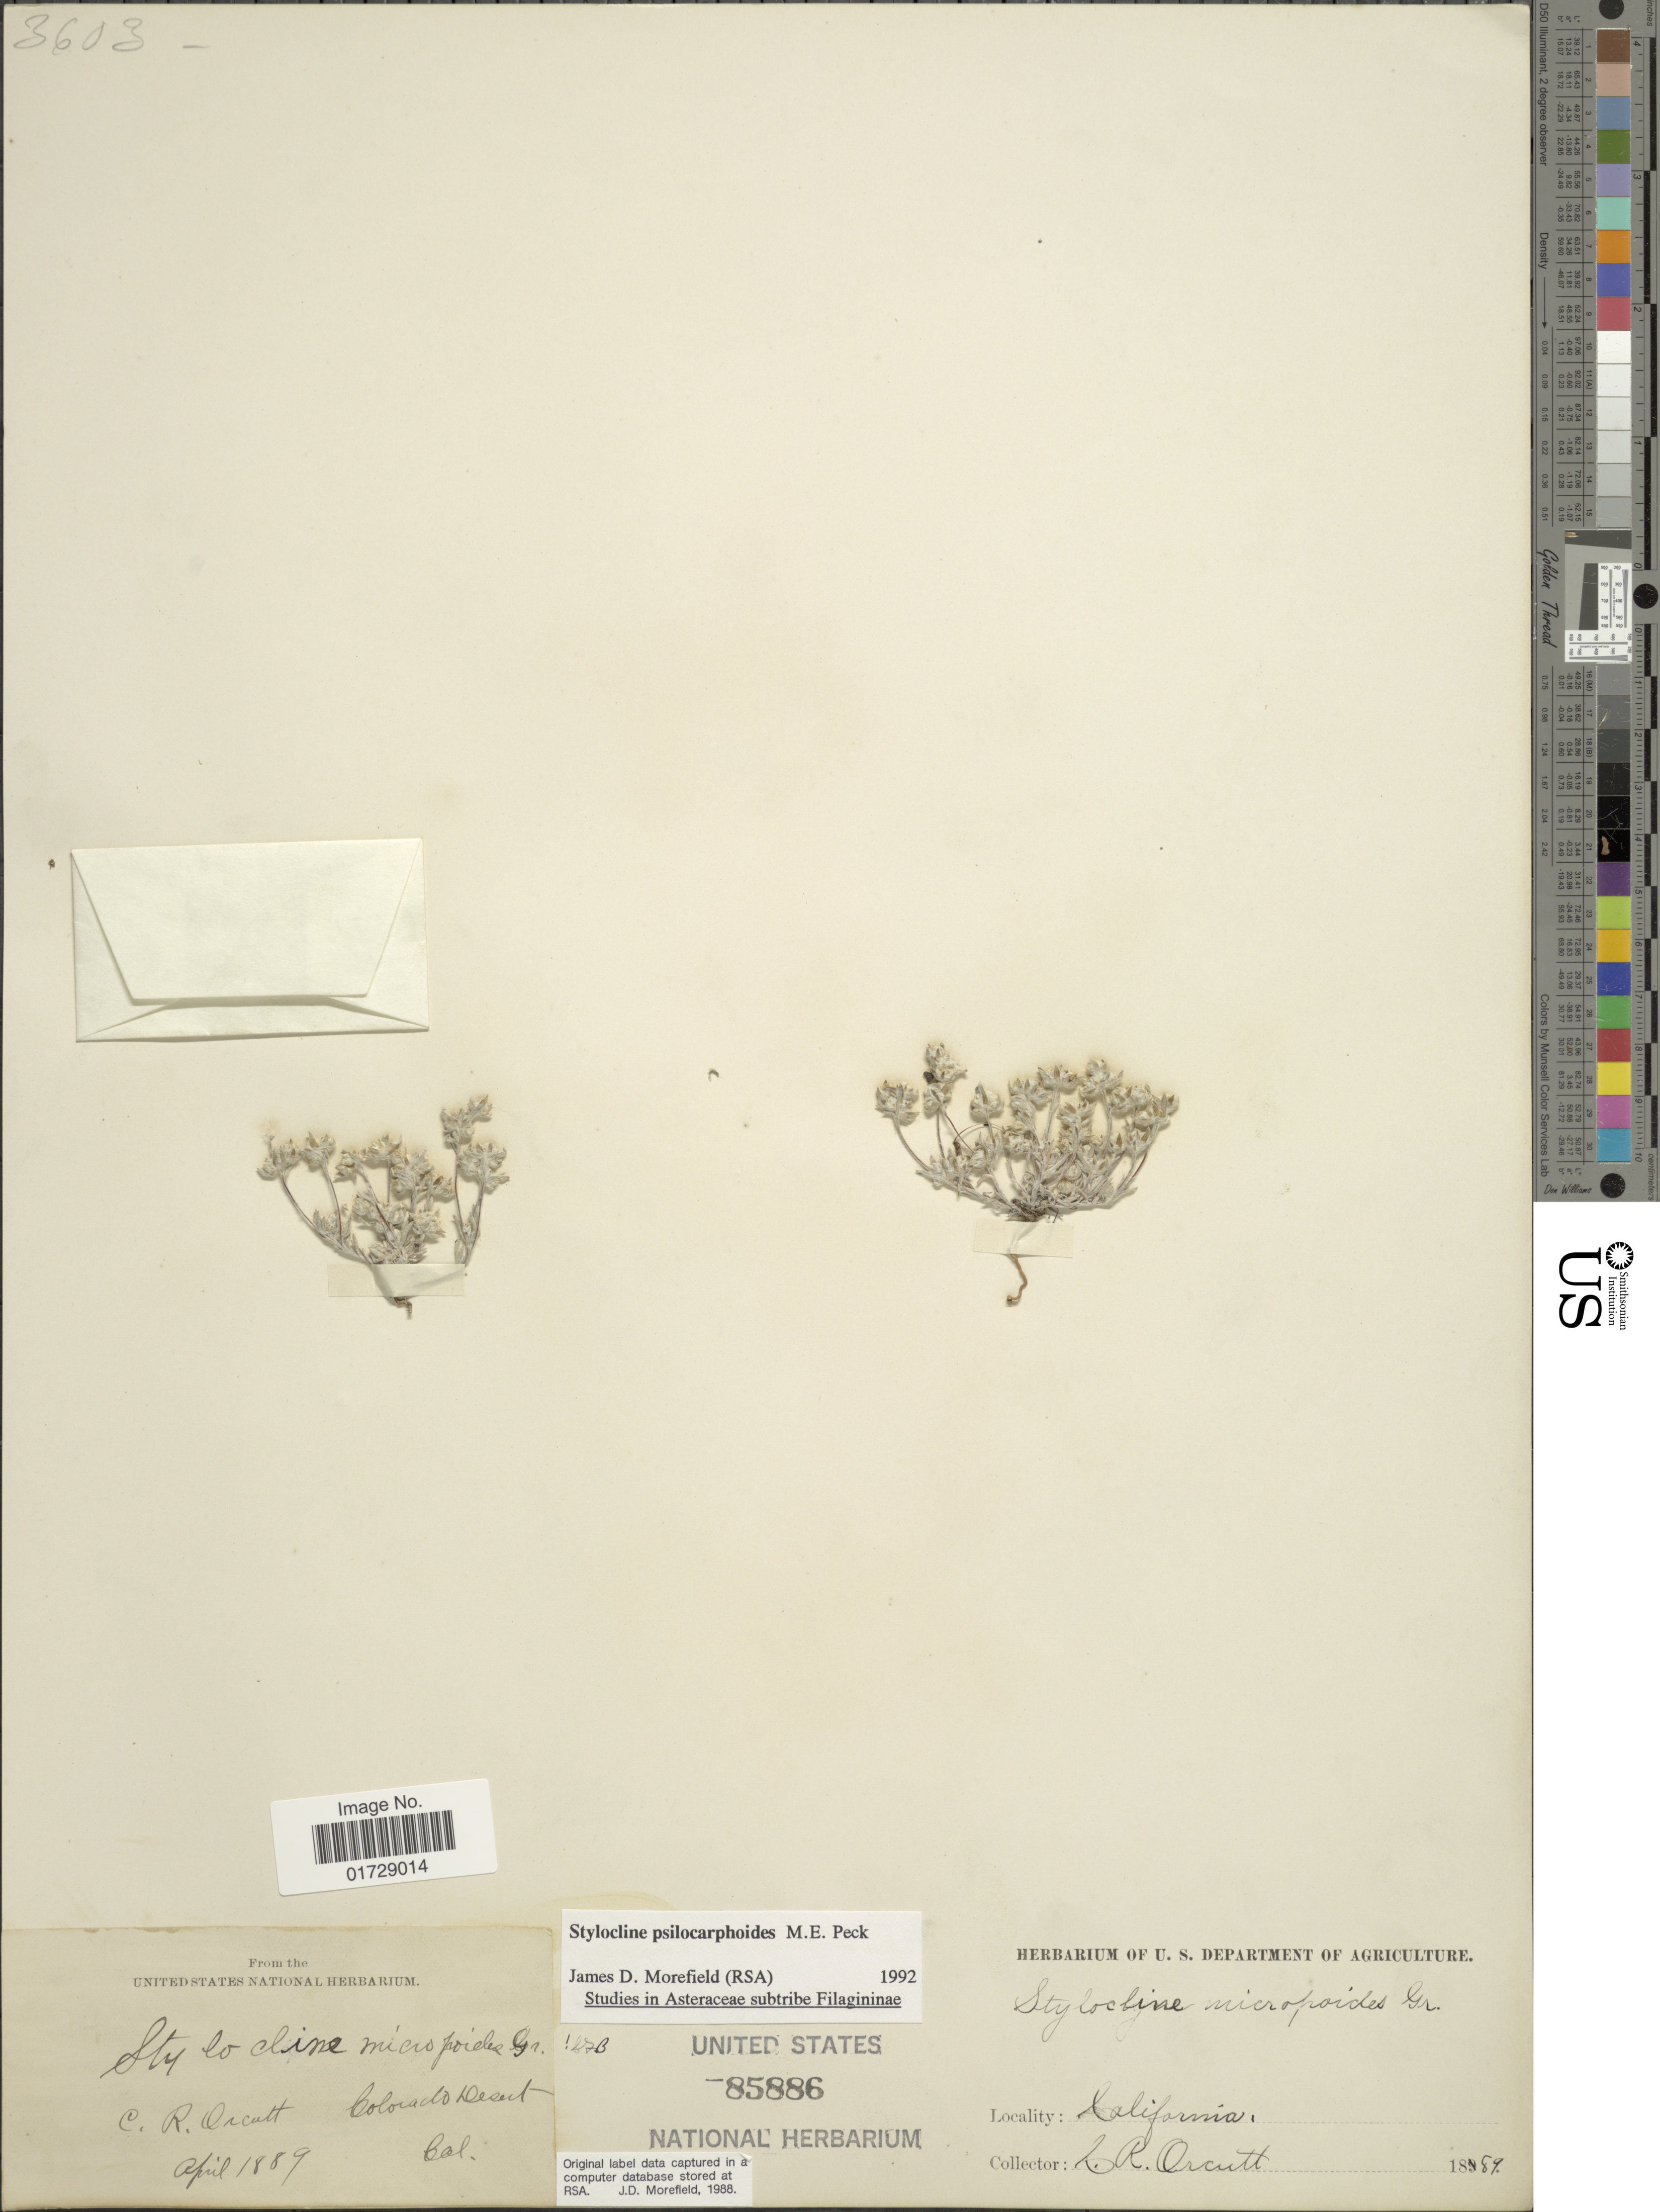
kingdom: Plantae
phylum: Tracheophyta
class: Magnoliopsida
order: Asterales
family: Asteraceae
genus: Stylocline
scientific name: Stylocline psilocarphoides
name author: M. Peck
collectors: C. R. Orcutt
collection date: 1889-04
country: United States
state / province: California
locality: Colorado Desert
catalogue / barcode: US 85886